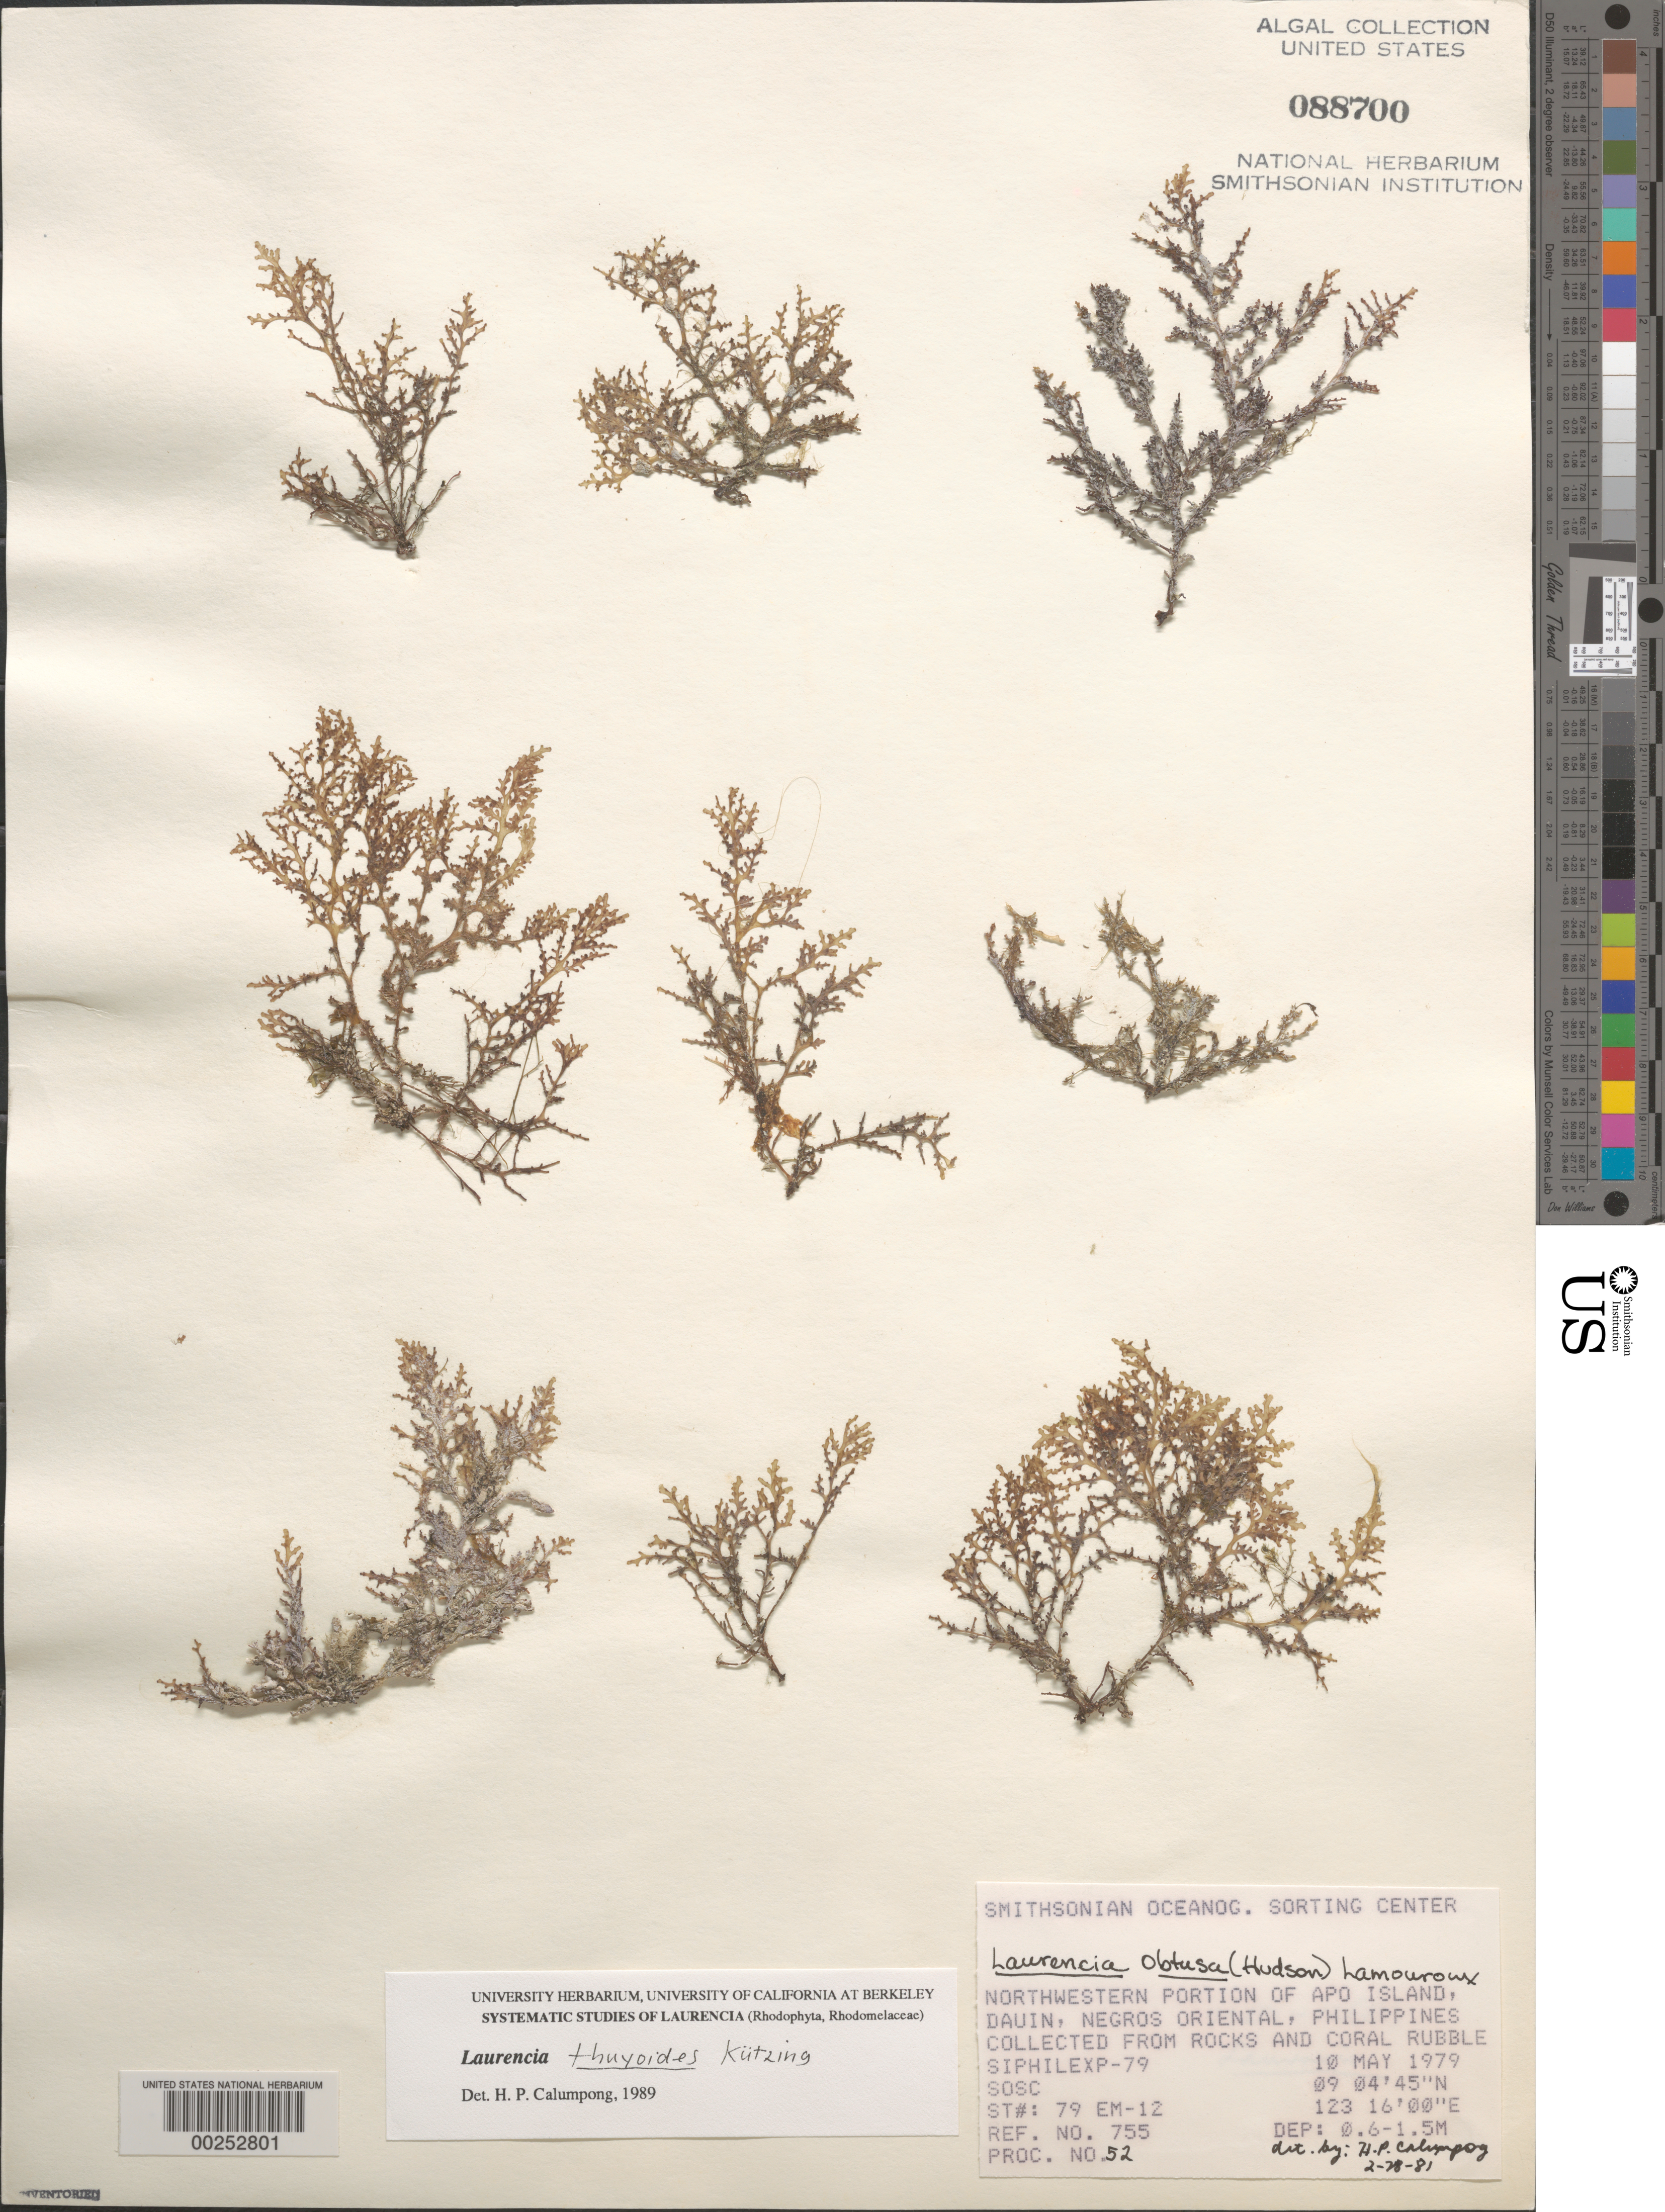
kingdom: Plantae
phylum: Rhodophyta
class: Florideophyceae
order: Ceramiales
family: Rhodomelaceae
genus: Palisada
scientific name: Palisada thuyoides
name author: (Kützing) Cassano et al.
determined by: Algae name updating Project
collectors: SOSC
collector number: Station 79 Em-12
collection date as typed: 10 May 1979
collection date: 1979-05-10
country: Philippines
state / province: Central Visayas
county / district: Negros Oriental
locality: Apo island, dauin, negros oriental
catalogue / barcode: US 88700